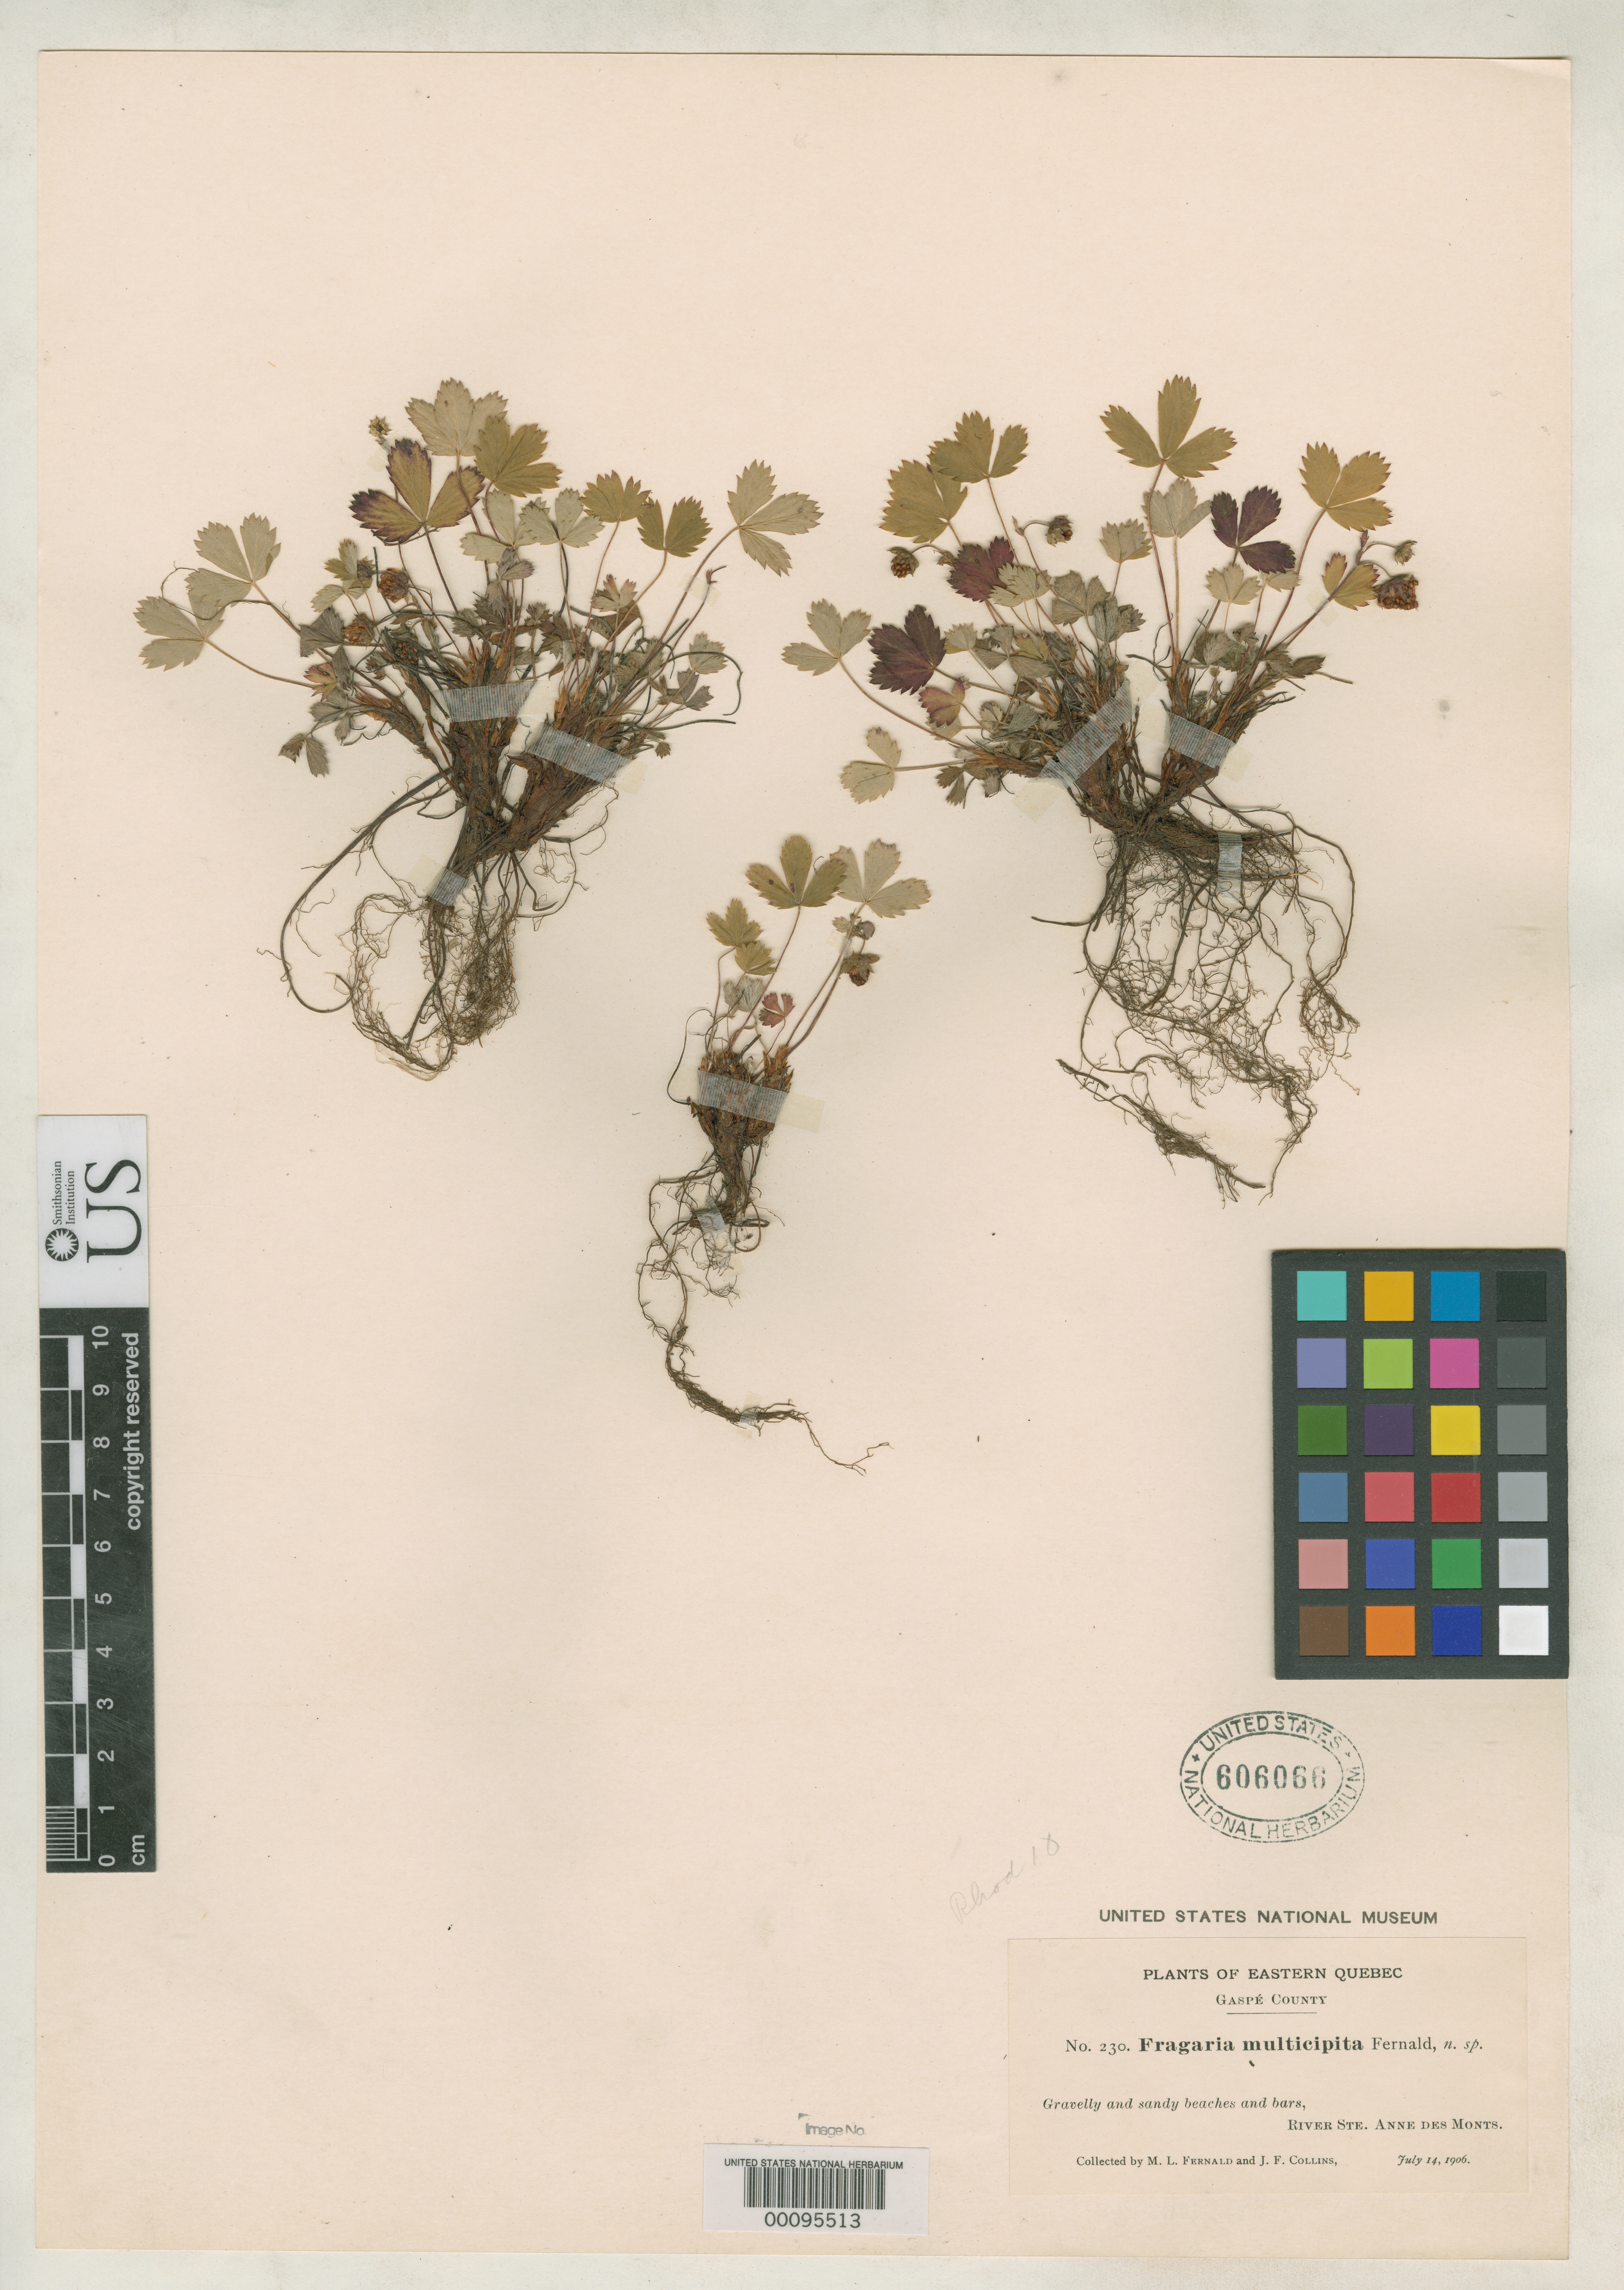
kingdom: Plantae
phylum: Tracheophyta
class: Magnoliopsida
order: Rosales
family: Rosaceae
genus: Fragaria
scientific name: Fragaria multicipita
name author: Fernald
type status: Isotype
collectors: M. L. Fernald & J. Collins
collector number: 230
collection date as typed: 14 Jul 1906 to 17 Jul 1906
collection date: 1906-07-14/1906-07-17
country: Canada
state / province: Quebec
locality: River Ste. Anne des Monts.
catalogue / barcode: US 606066